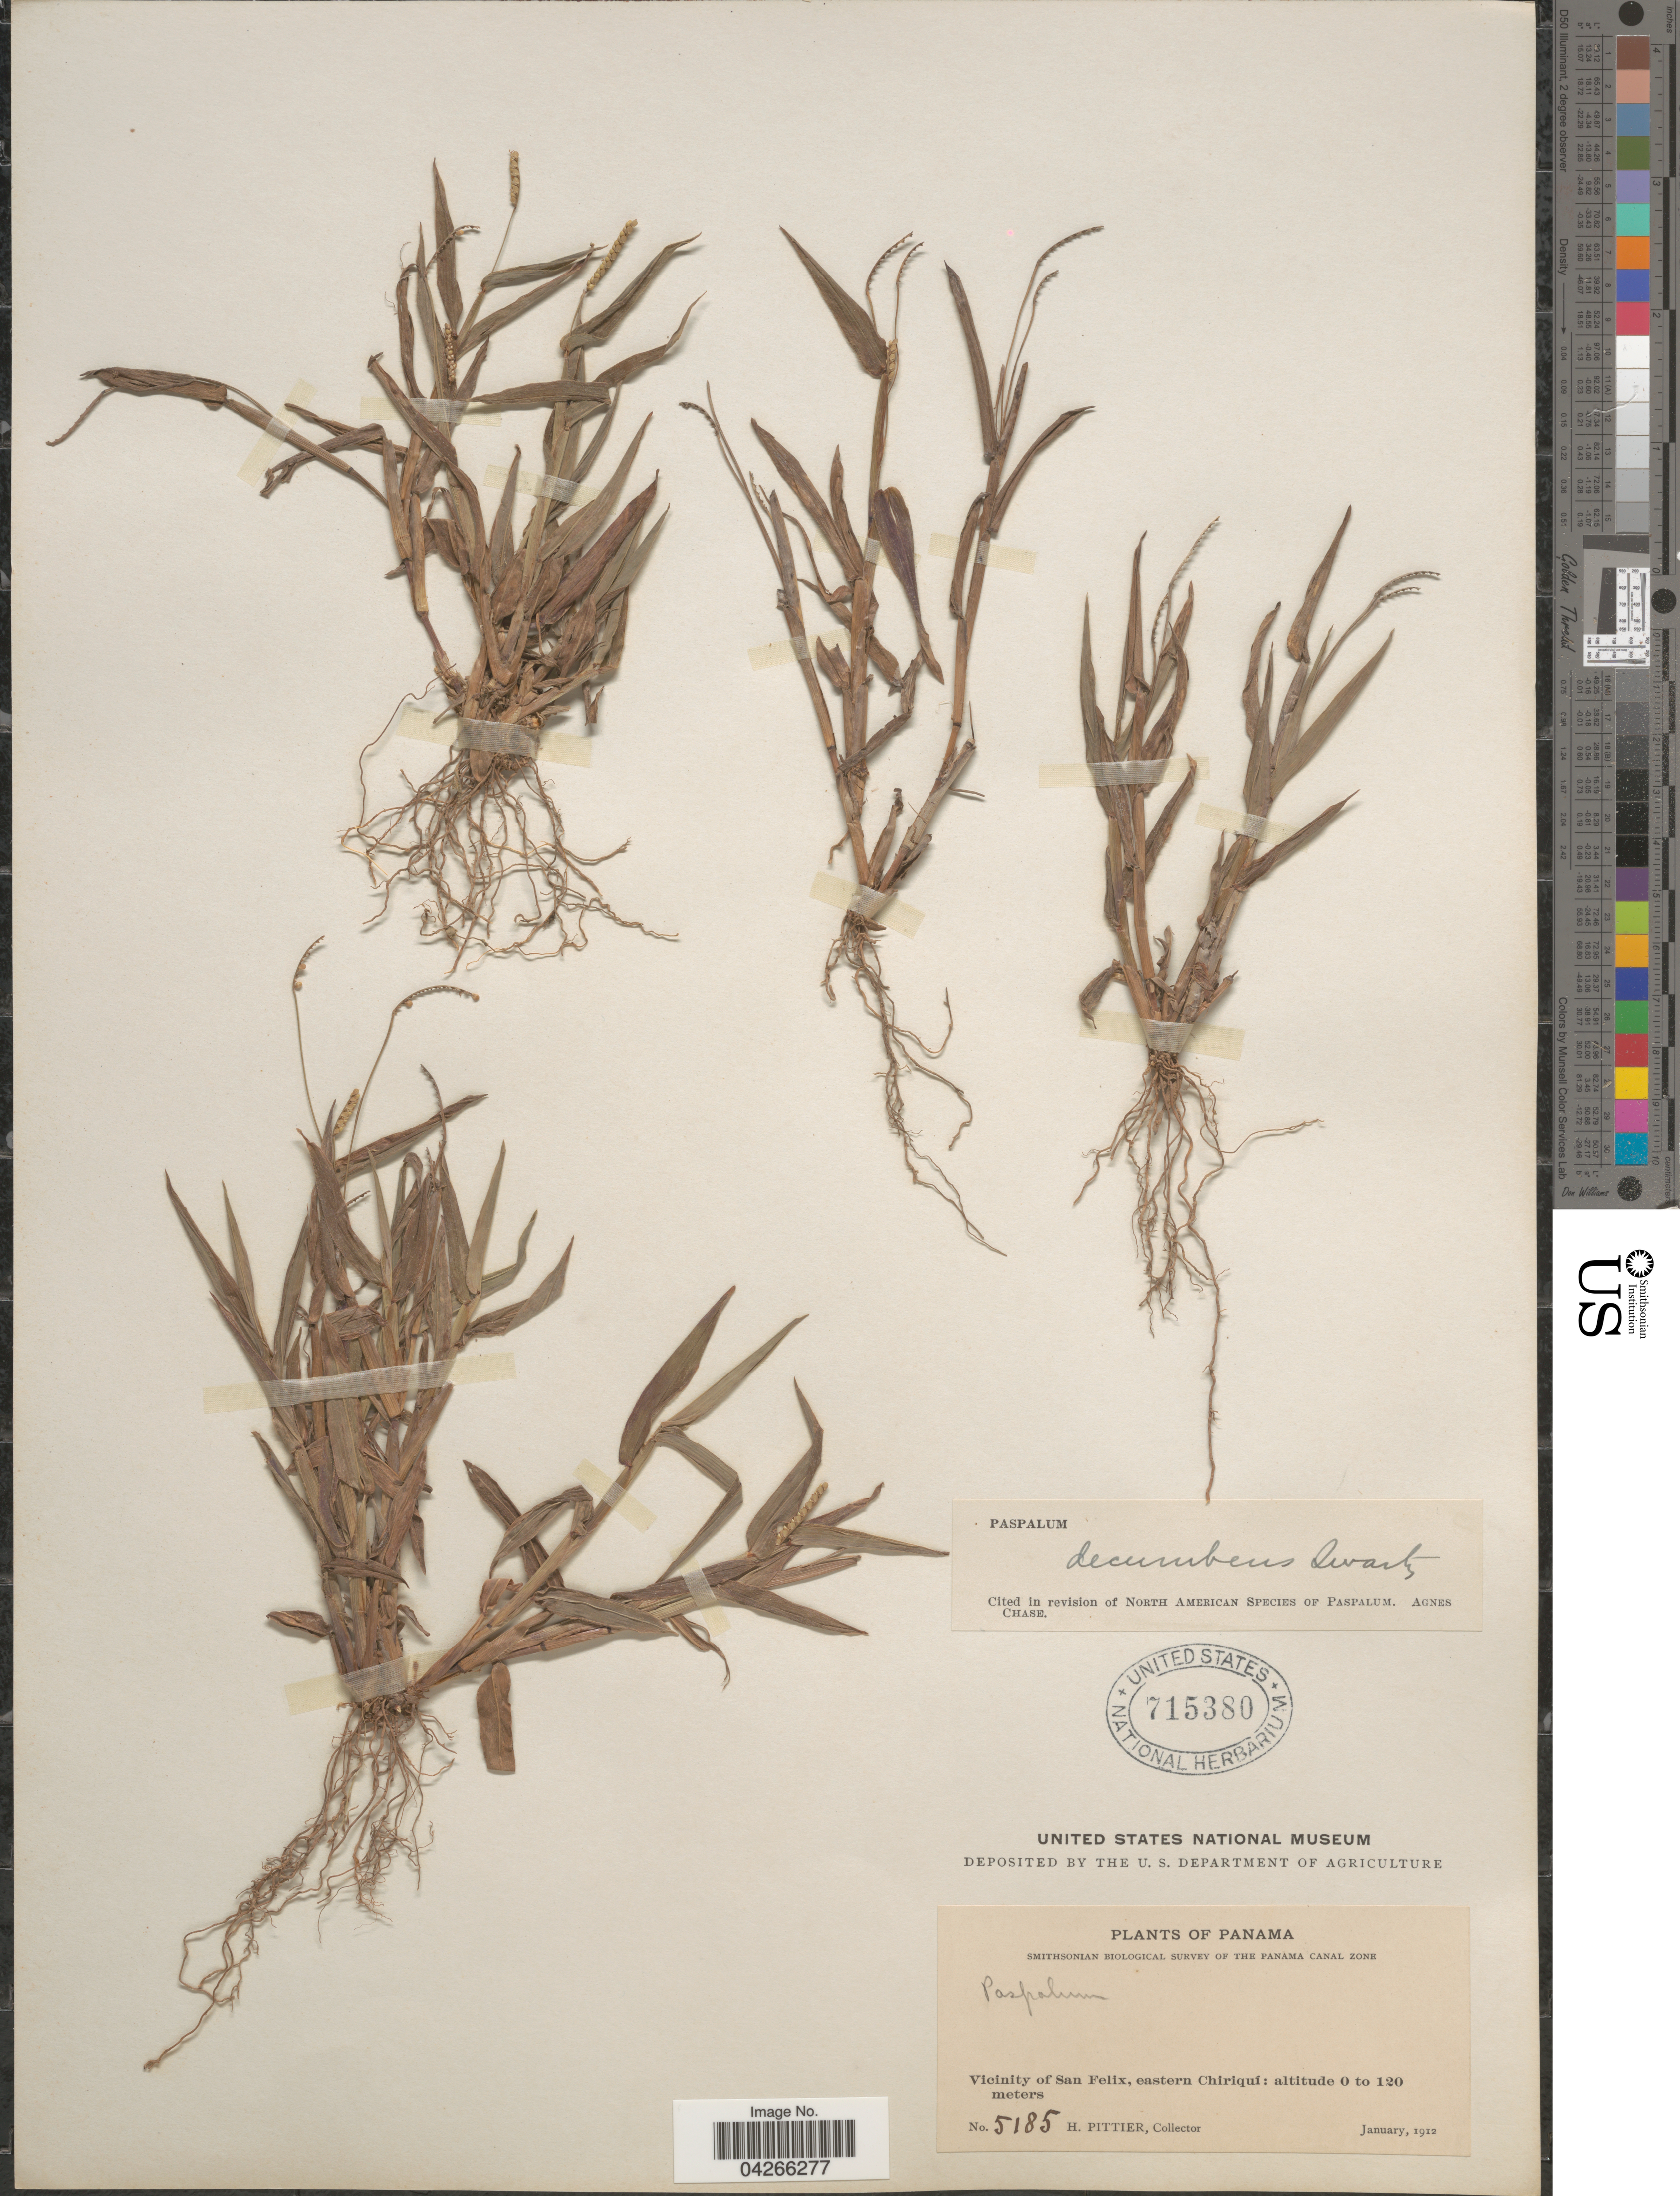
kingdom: Plantae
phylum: Tracheophyta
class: Liliopsida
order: Poales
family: Poaceae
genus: Paspalum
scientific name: Paspalum decumbens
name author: Sw.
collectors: H. F. Pittier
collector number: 5185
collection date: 1912-01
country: Panama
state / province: Chiriqui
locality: Smithsonian Biological Survey of the Panama Canal Zone. Vicinity of San Felix, eastern Chiriquí.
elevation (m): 0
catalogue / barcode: US 715380